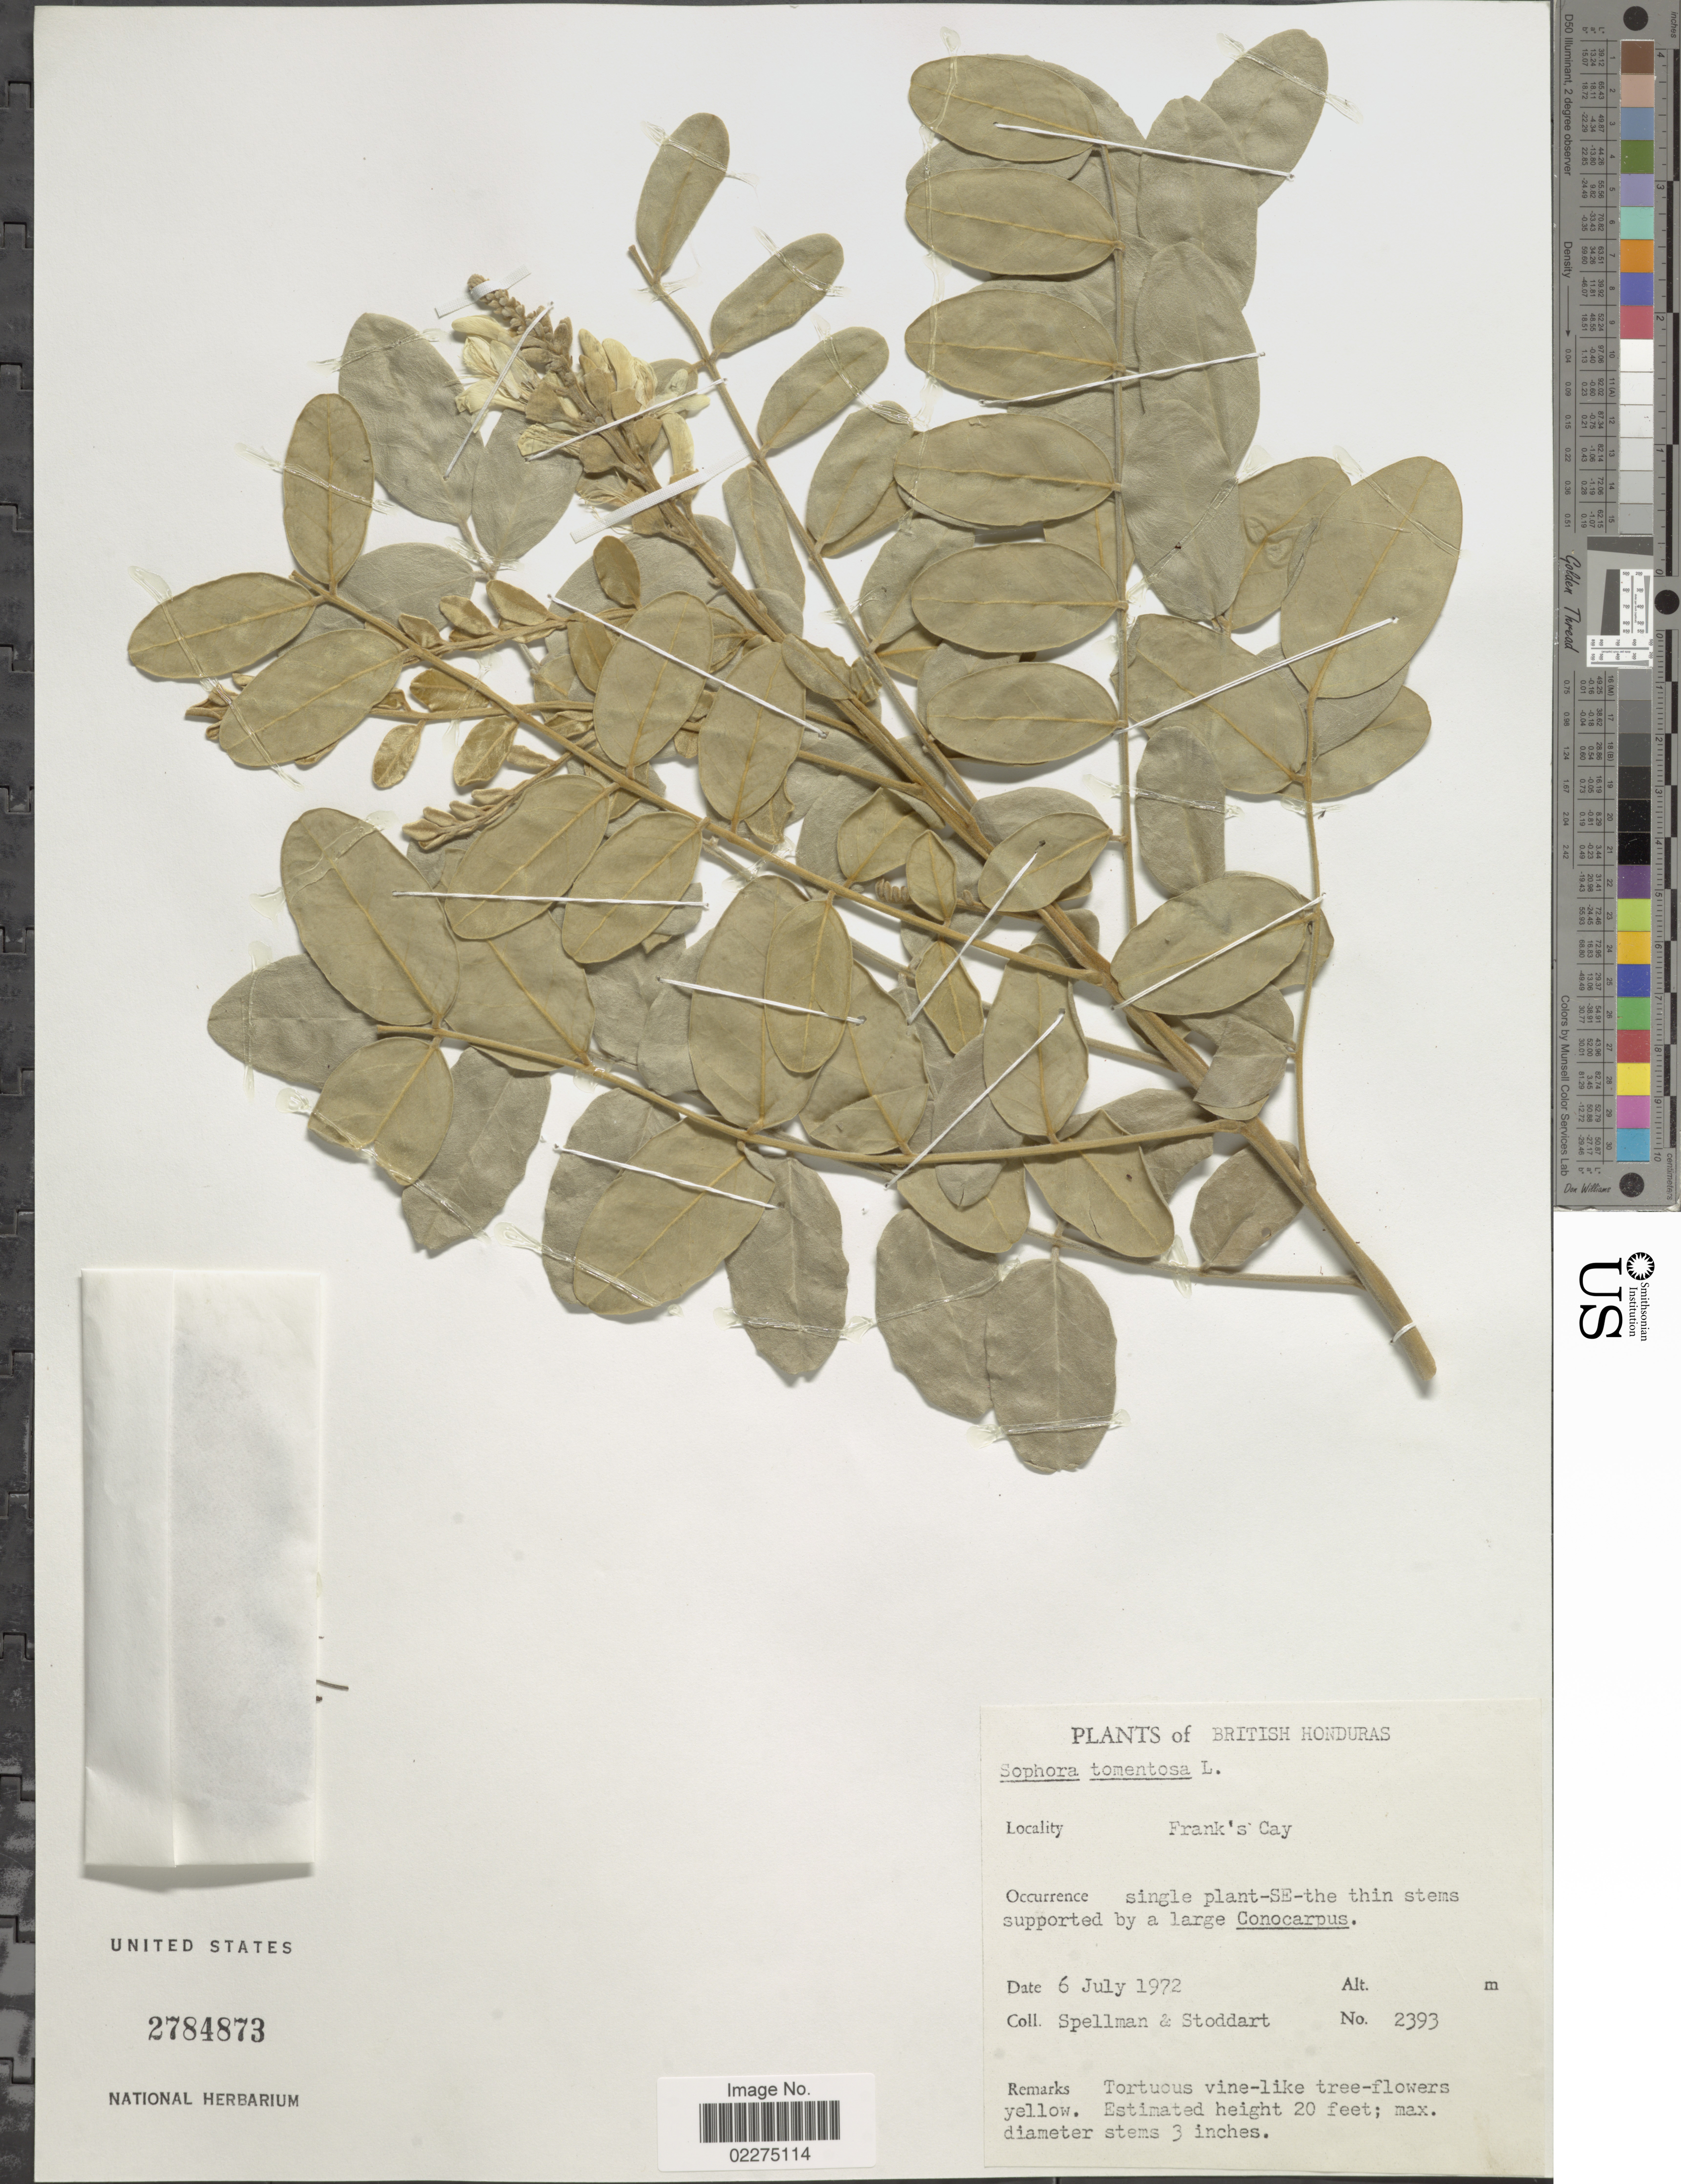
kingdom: Plantae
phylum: Tracheophyta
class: Magnoliopsida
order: Fabales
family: Fabaceae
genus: Sophora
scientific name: Sophora tomentosa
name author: L.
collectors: Spellman, -- & -. Stoddart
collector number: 2393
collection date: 1972-07-06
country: Belize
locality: British Honduras. Frank's Cay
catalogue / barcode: US 2784873